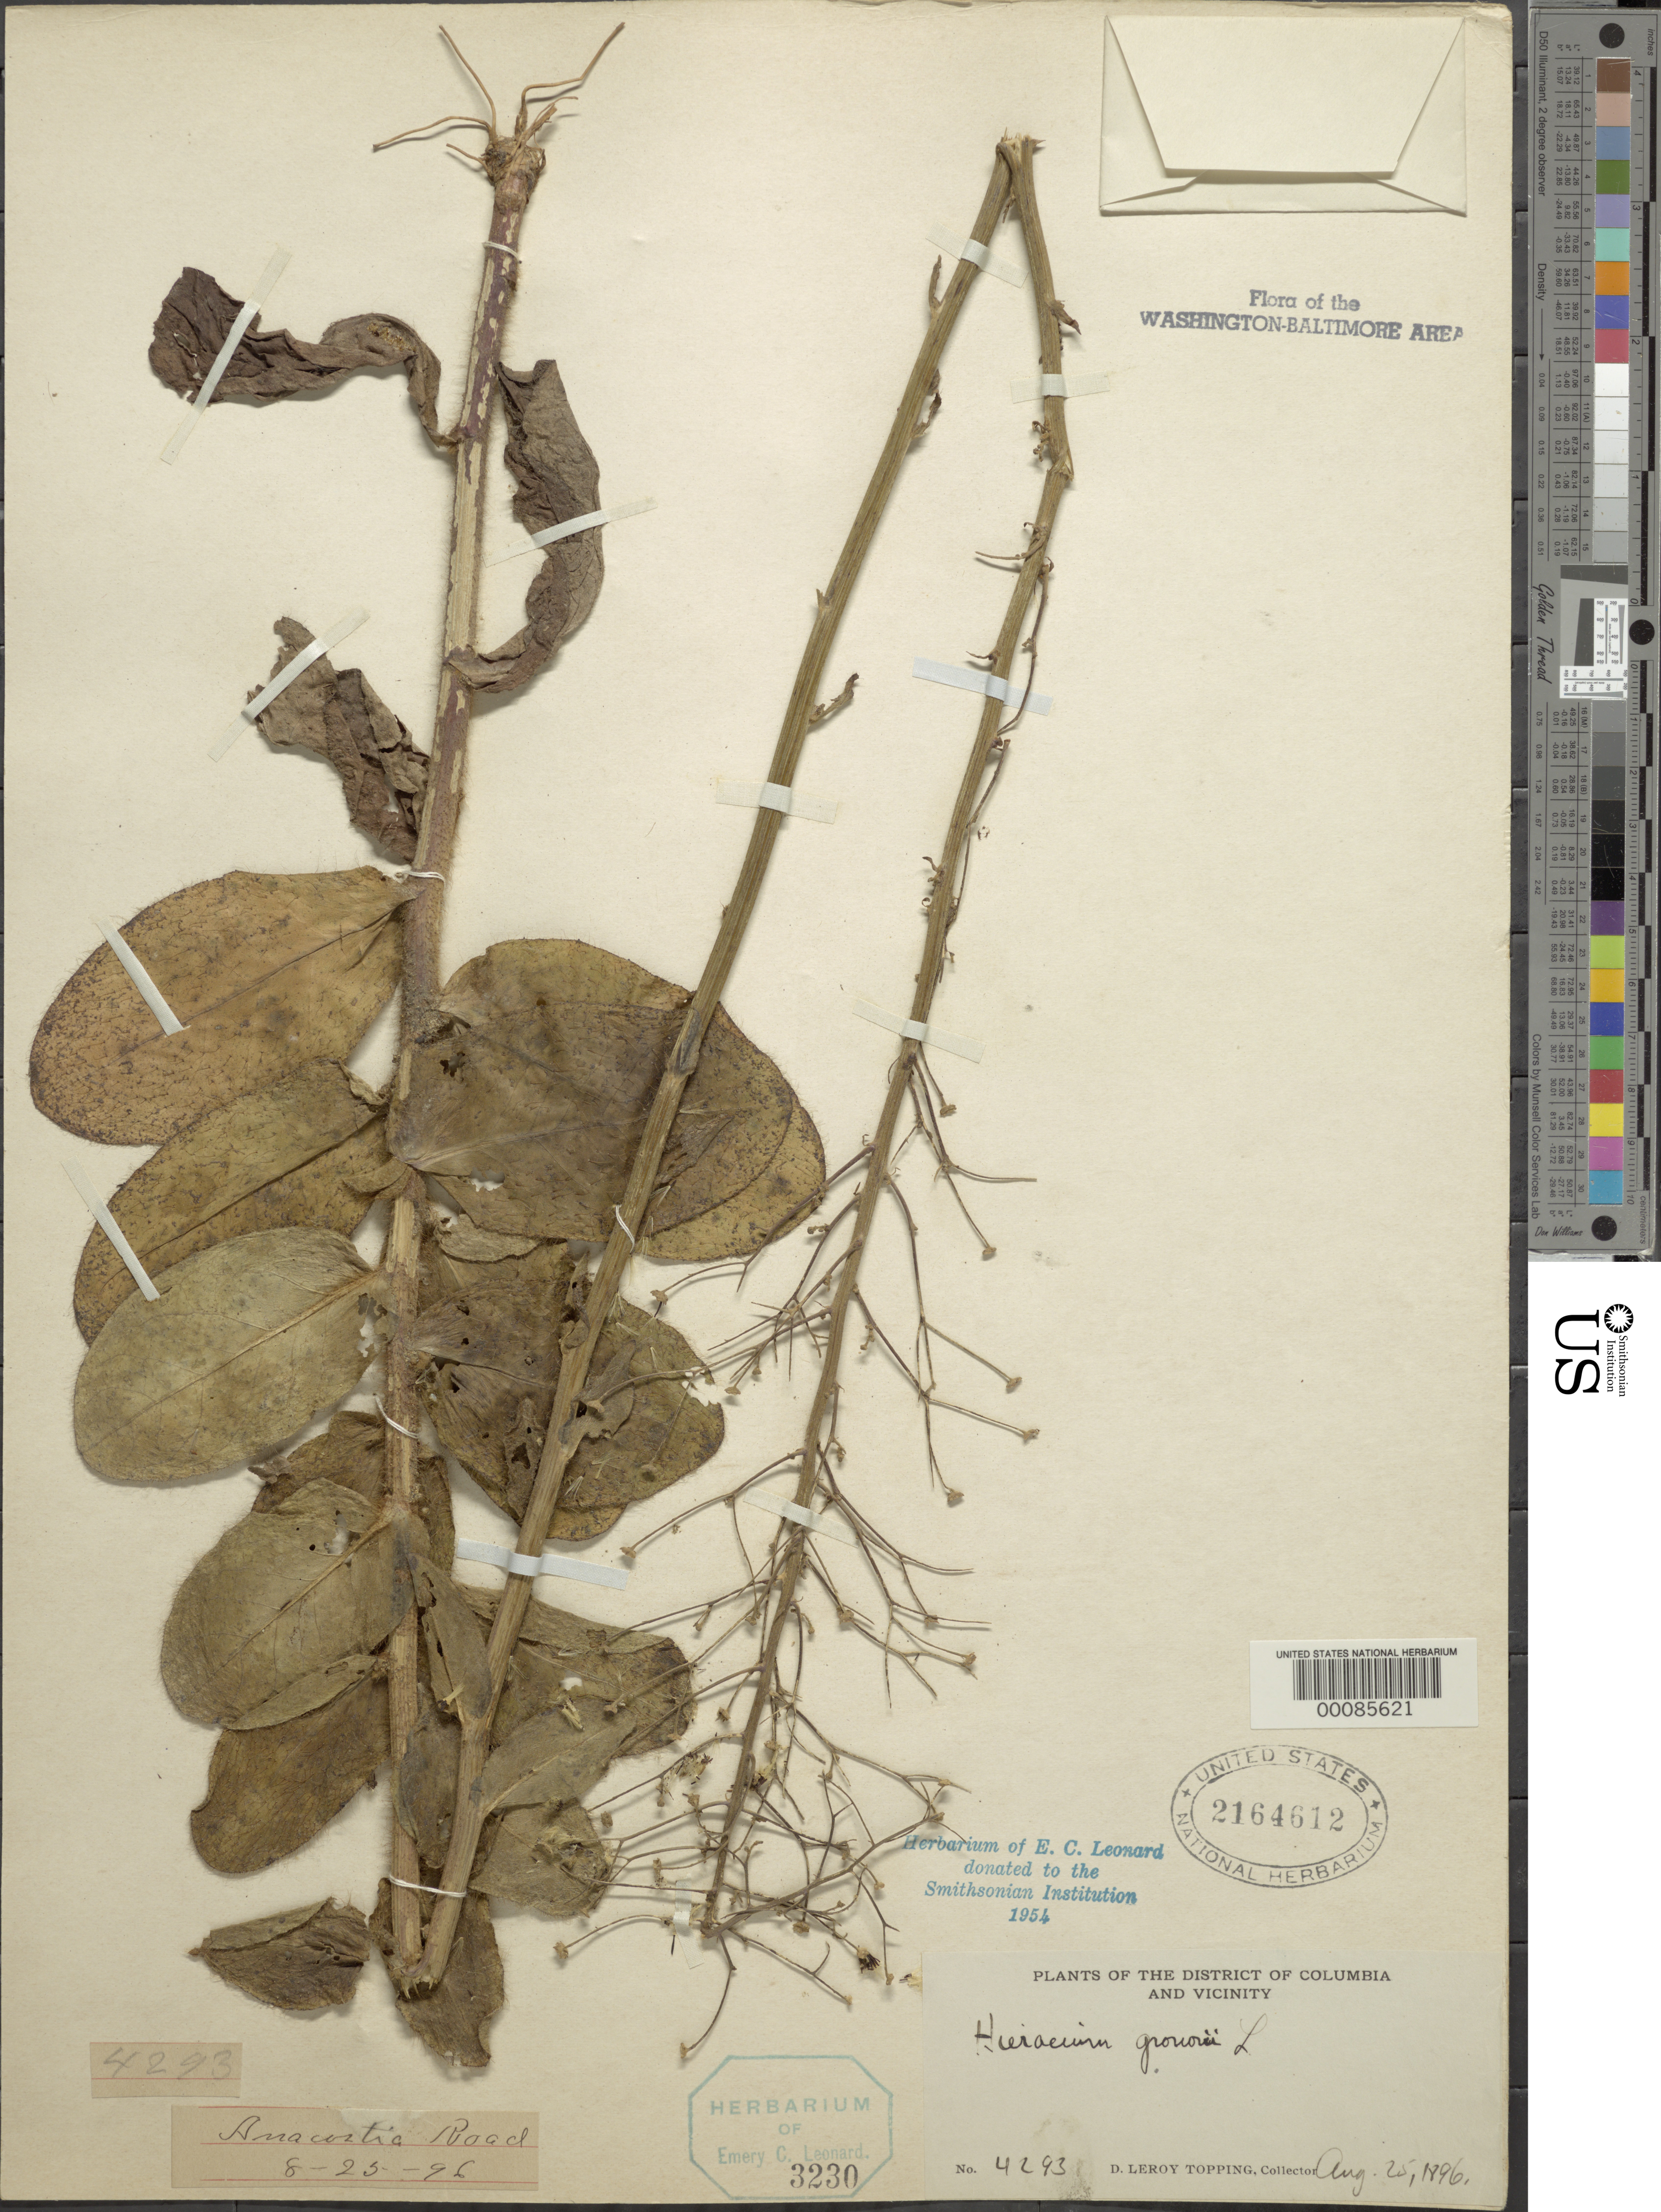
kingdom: Plantae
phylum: Tracheophyta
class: Magnoliopsida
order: Asterales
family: Asteraceae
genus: Hieracium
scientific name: Hieracium gronovii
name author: L.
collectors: D. L. Topping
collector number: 4293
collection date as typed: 25 Aug 1896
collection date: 1896-08-25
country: United States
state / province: District of Columbia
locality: Anacostia Road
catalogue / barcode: US 2164612